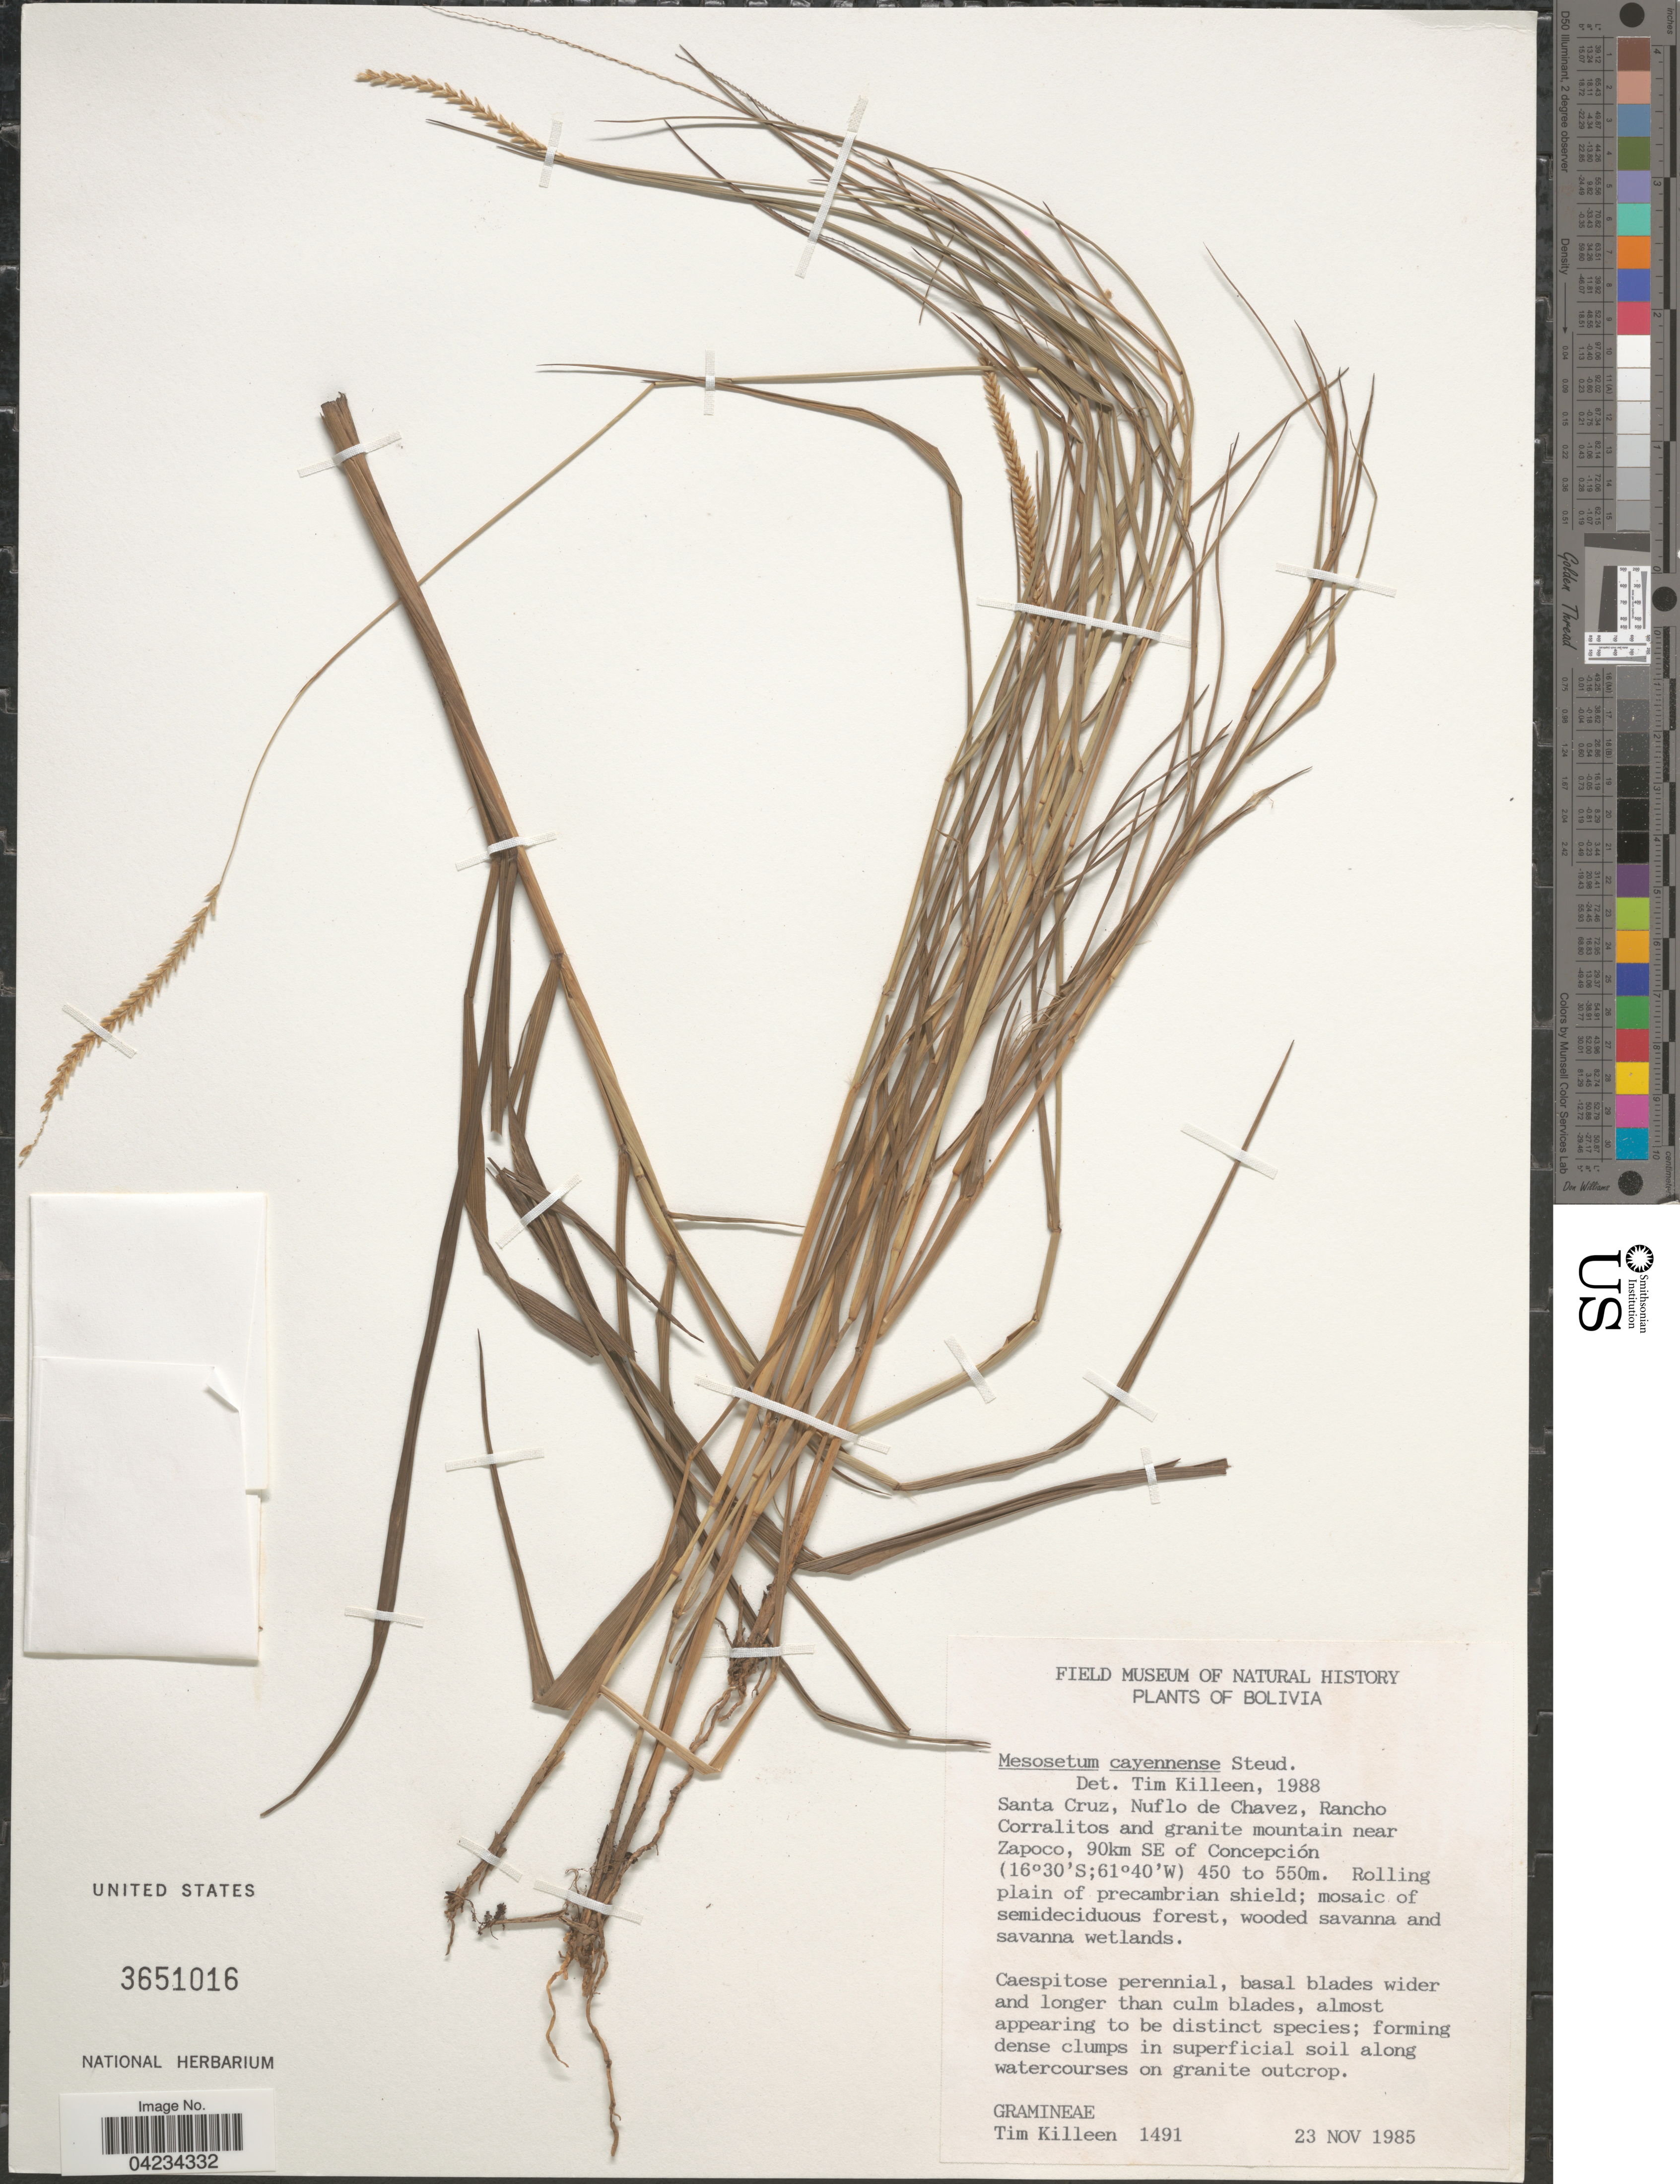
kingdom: Plantae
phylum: Tracheophyta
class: Liliopsida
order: Poales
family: Poaceae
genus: Mesosetum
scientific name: Mesosetum blakei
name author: Swallen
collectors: T. J. Killeen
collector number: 1491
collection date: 1985-11-23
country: Bolivia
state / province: Santa Cruz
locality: Nuflo de Chavez, Rancho Corralitos and granite mountain near Zapoco, 90km SE of Concepción.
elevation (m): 450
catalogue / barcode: US 3651016